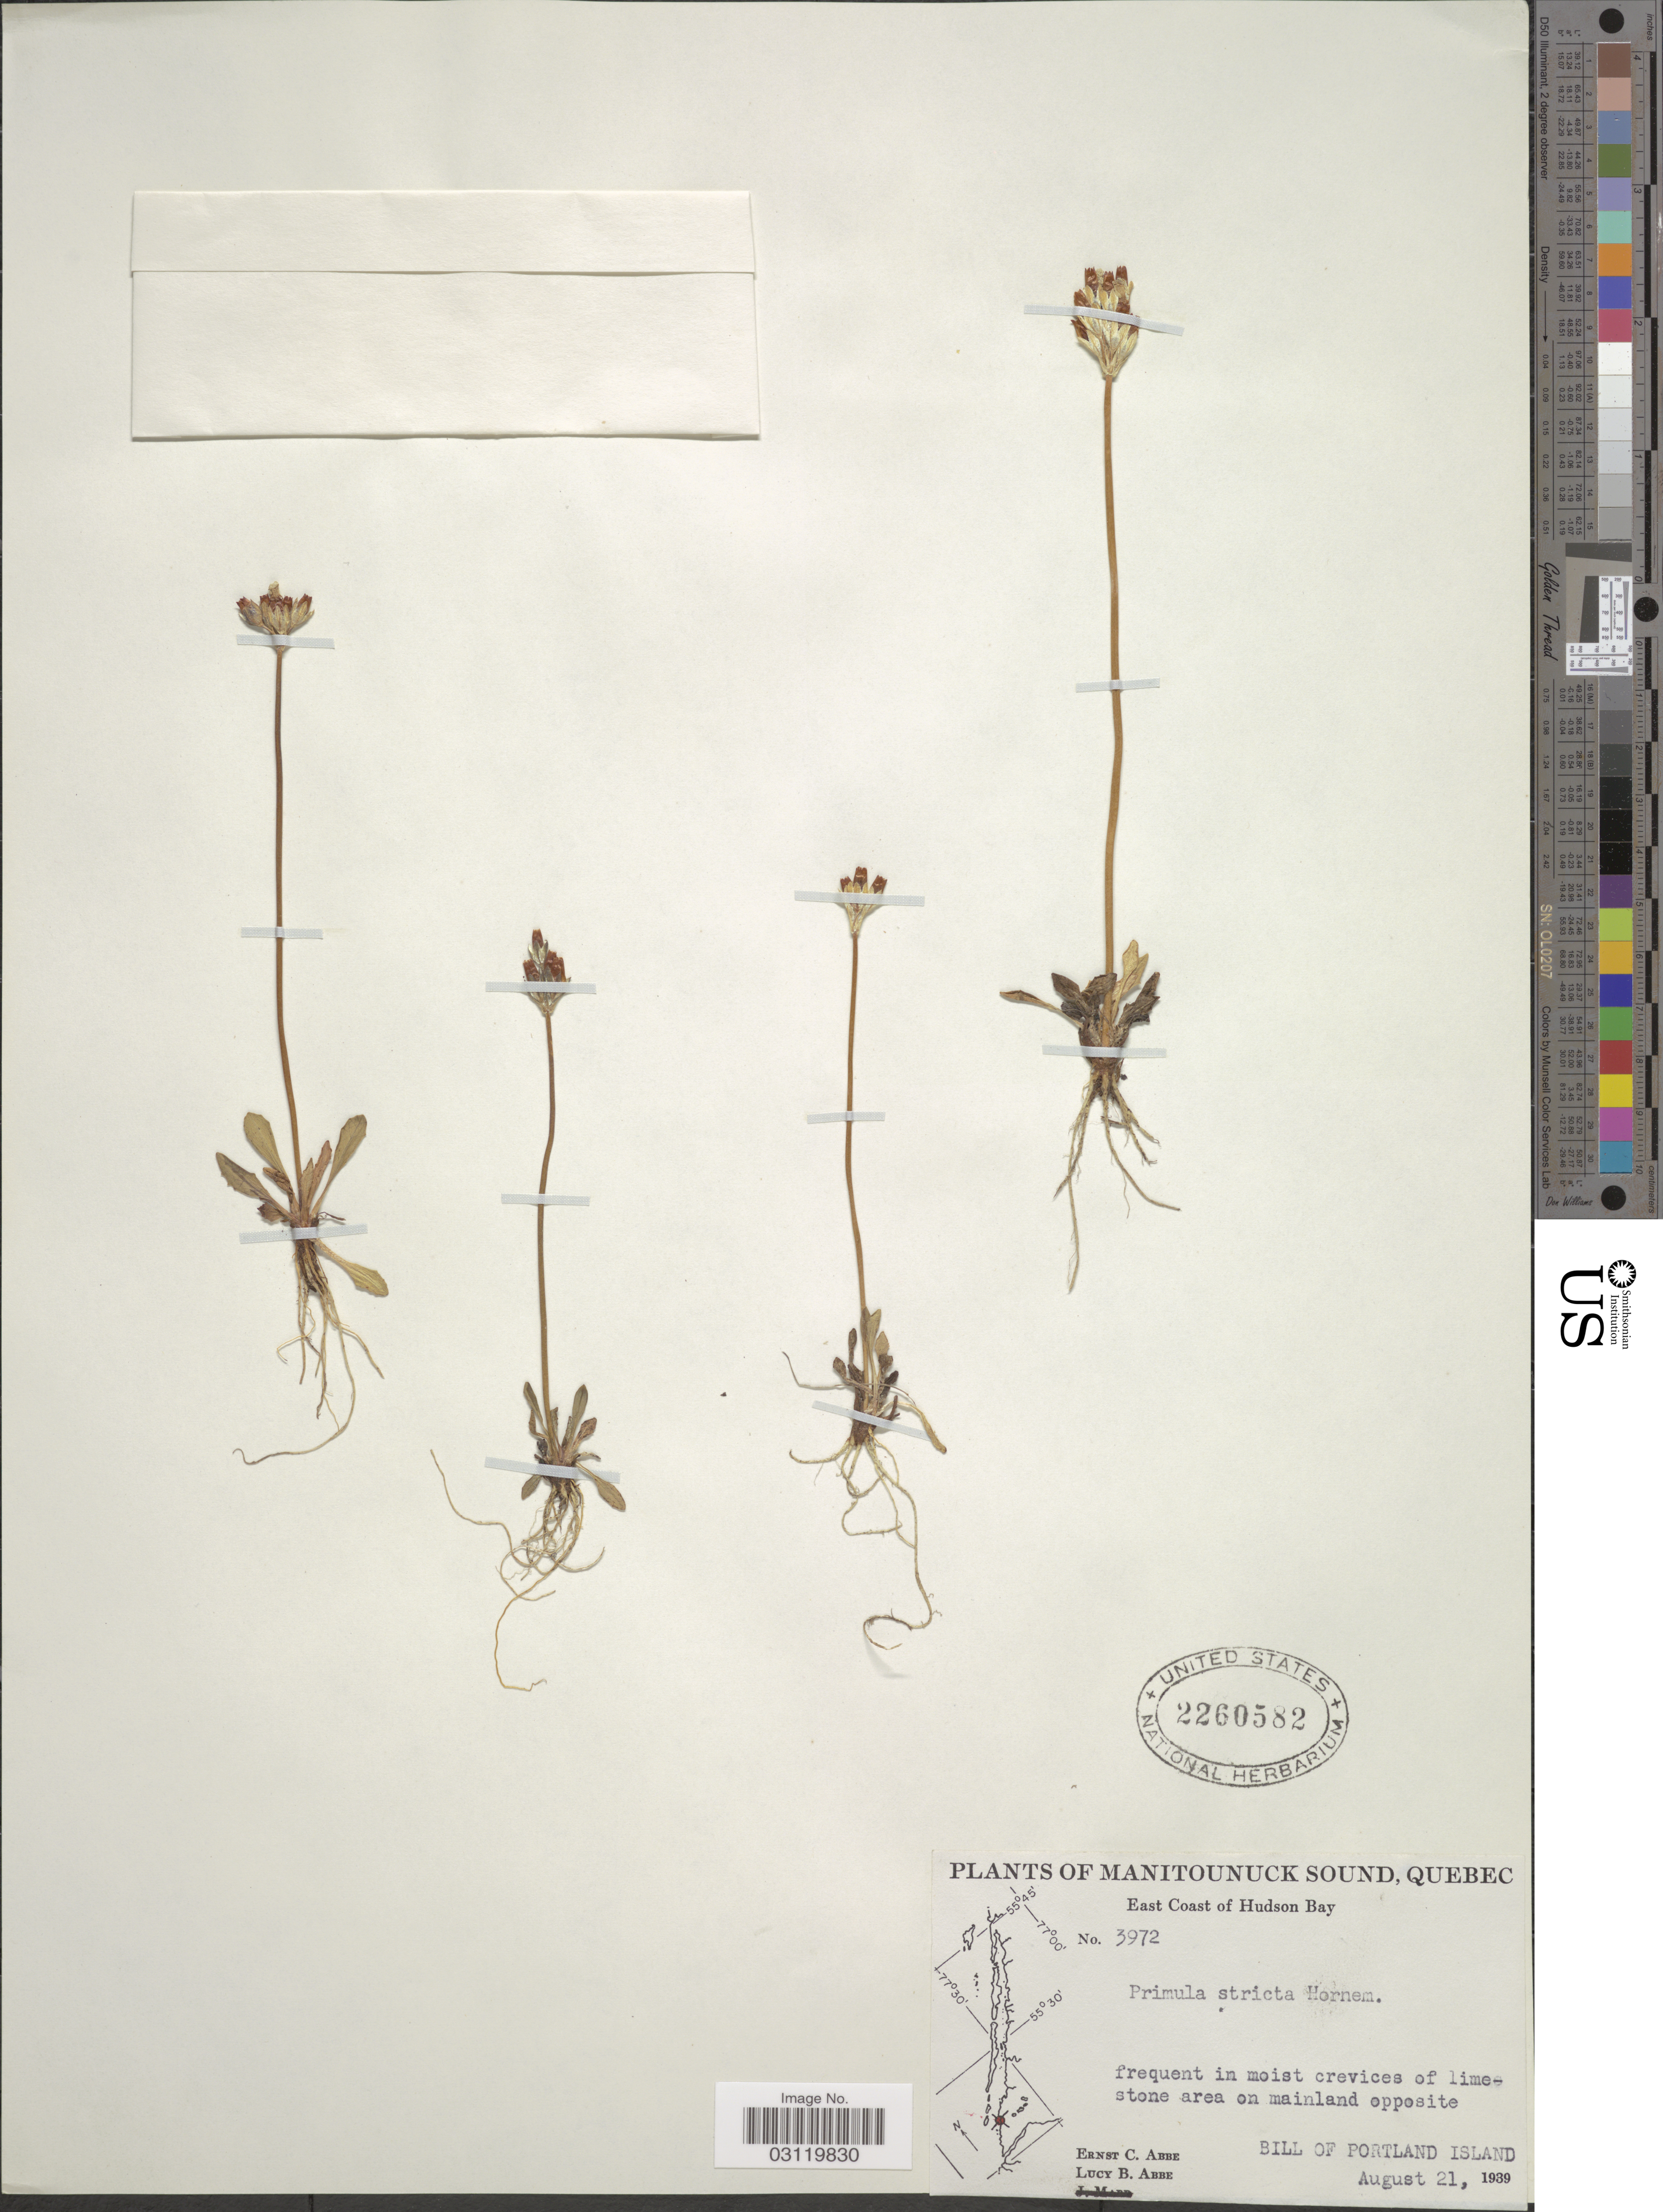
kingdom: Plantae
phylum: Tracheophyta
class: Magnoliopsida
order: Ericales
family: Primulaceae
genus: Primula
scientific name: Primula stricta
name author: Hornem.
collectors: E. C. Abbe & L. B. Abbe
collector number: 3972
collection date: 1939-08-21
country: Canada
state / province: Quebec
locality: Manitounuck Sound, East Coast of Hudson Bay. Bill of Portland Island.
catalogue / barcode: US 2260582